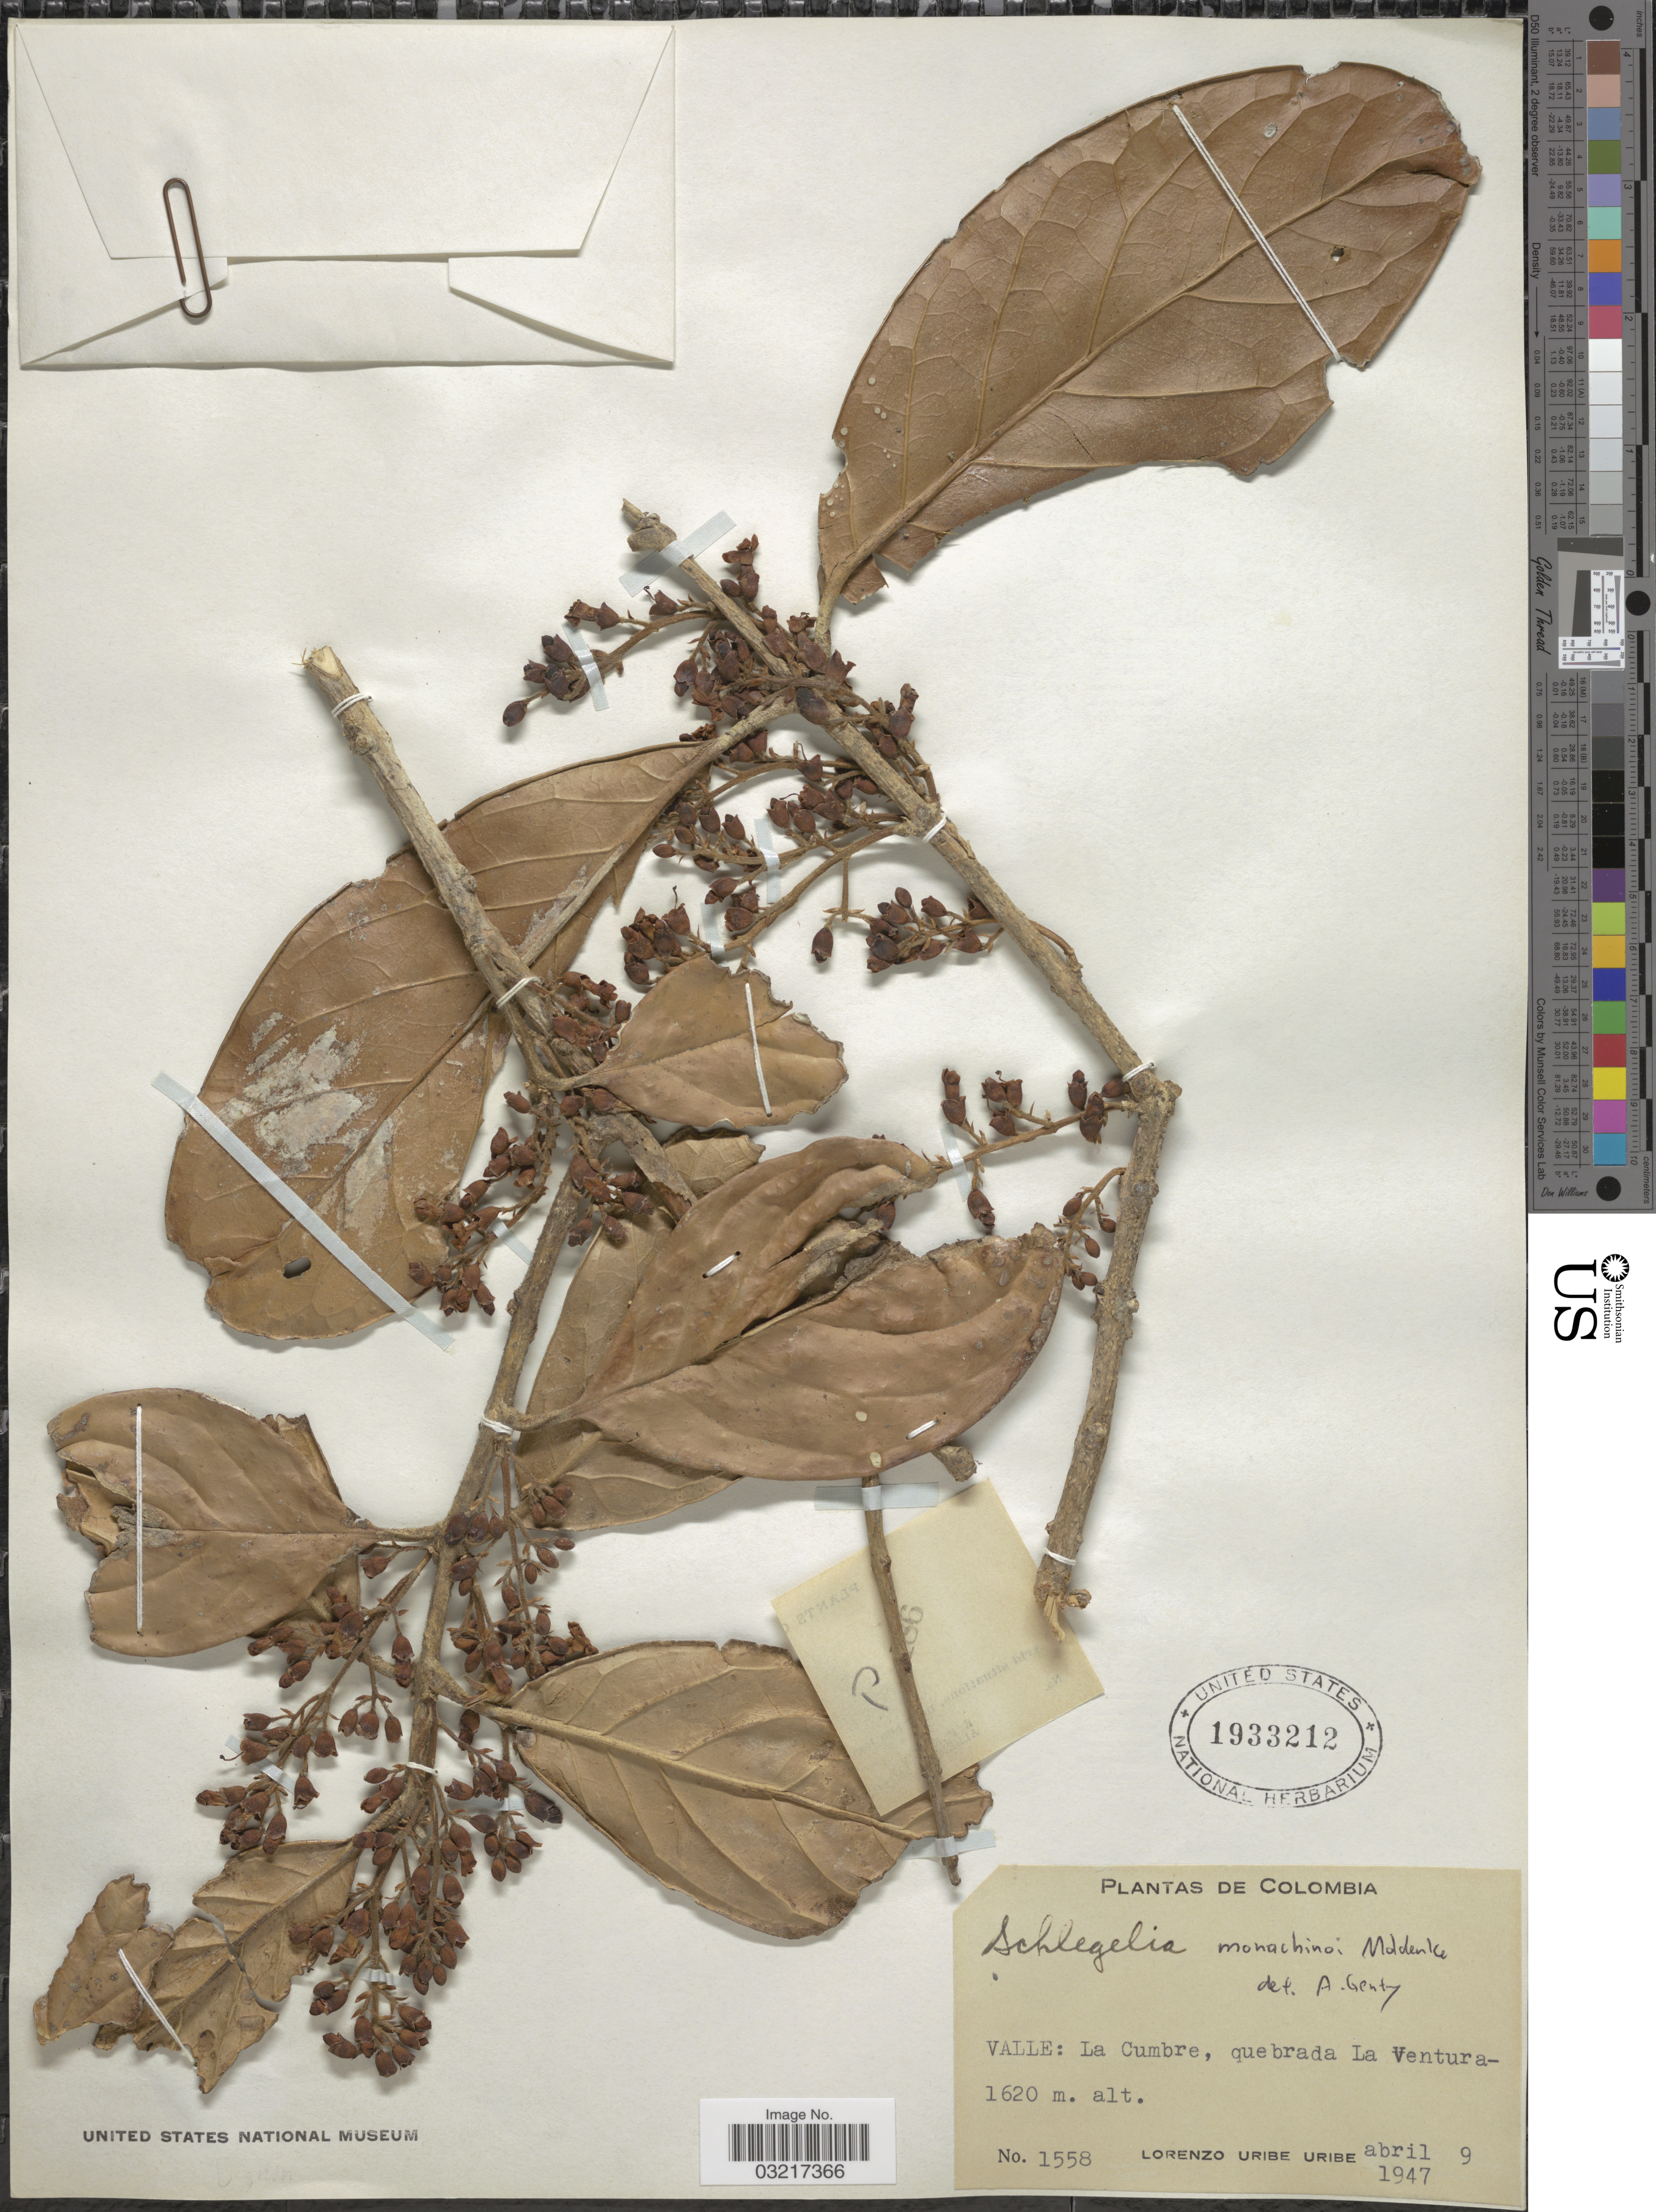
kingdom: Plantae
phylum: Tracheophyta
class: Magnoliopsida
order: Lamiales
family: Schlegeliaceae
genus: Schlegelia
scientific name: Schlegelia monachinoi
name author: Moldenke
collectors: L. Uribe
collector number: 1558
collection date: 1947-04-09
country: Colombia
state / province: Valle del Cauca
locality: Valle: La Cumbre, quebrada La Ventura.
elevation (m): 1620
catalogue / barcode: US 1933212